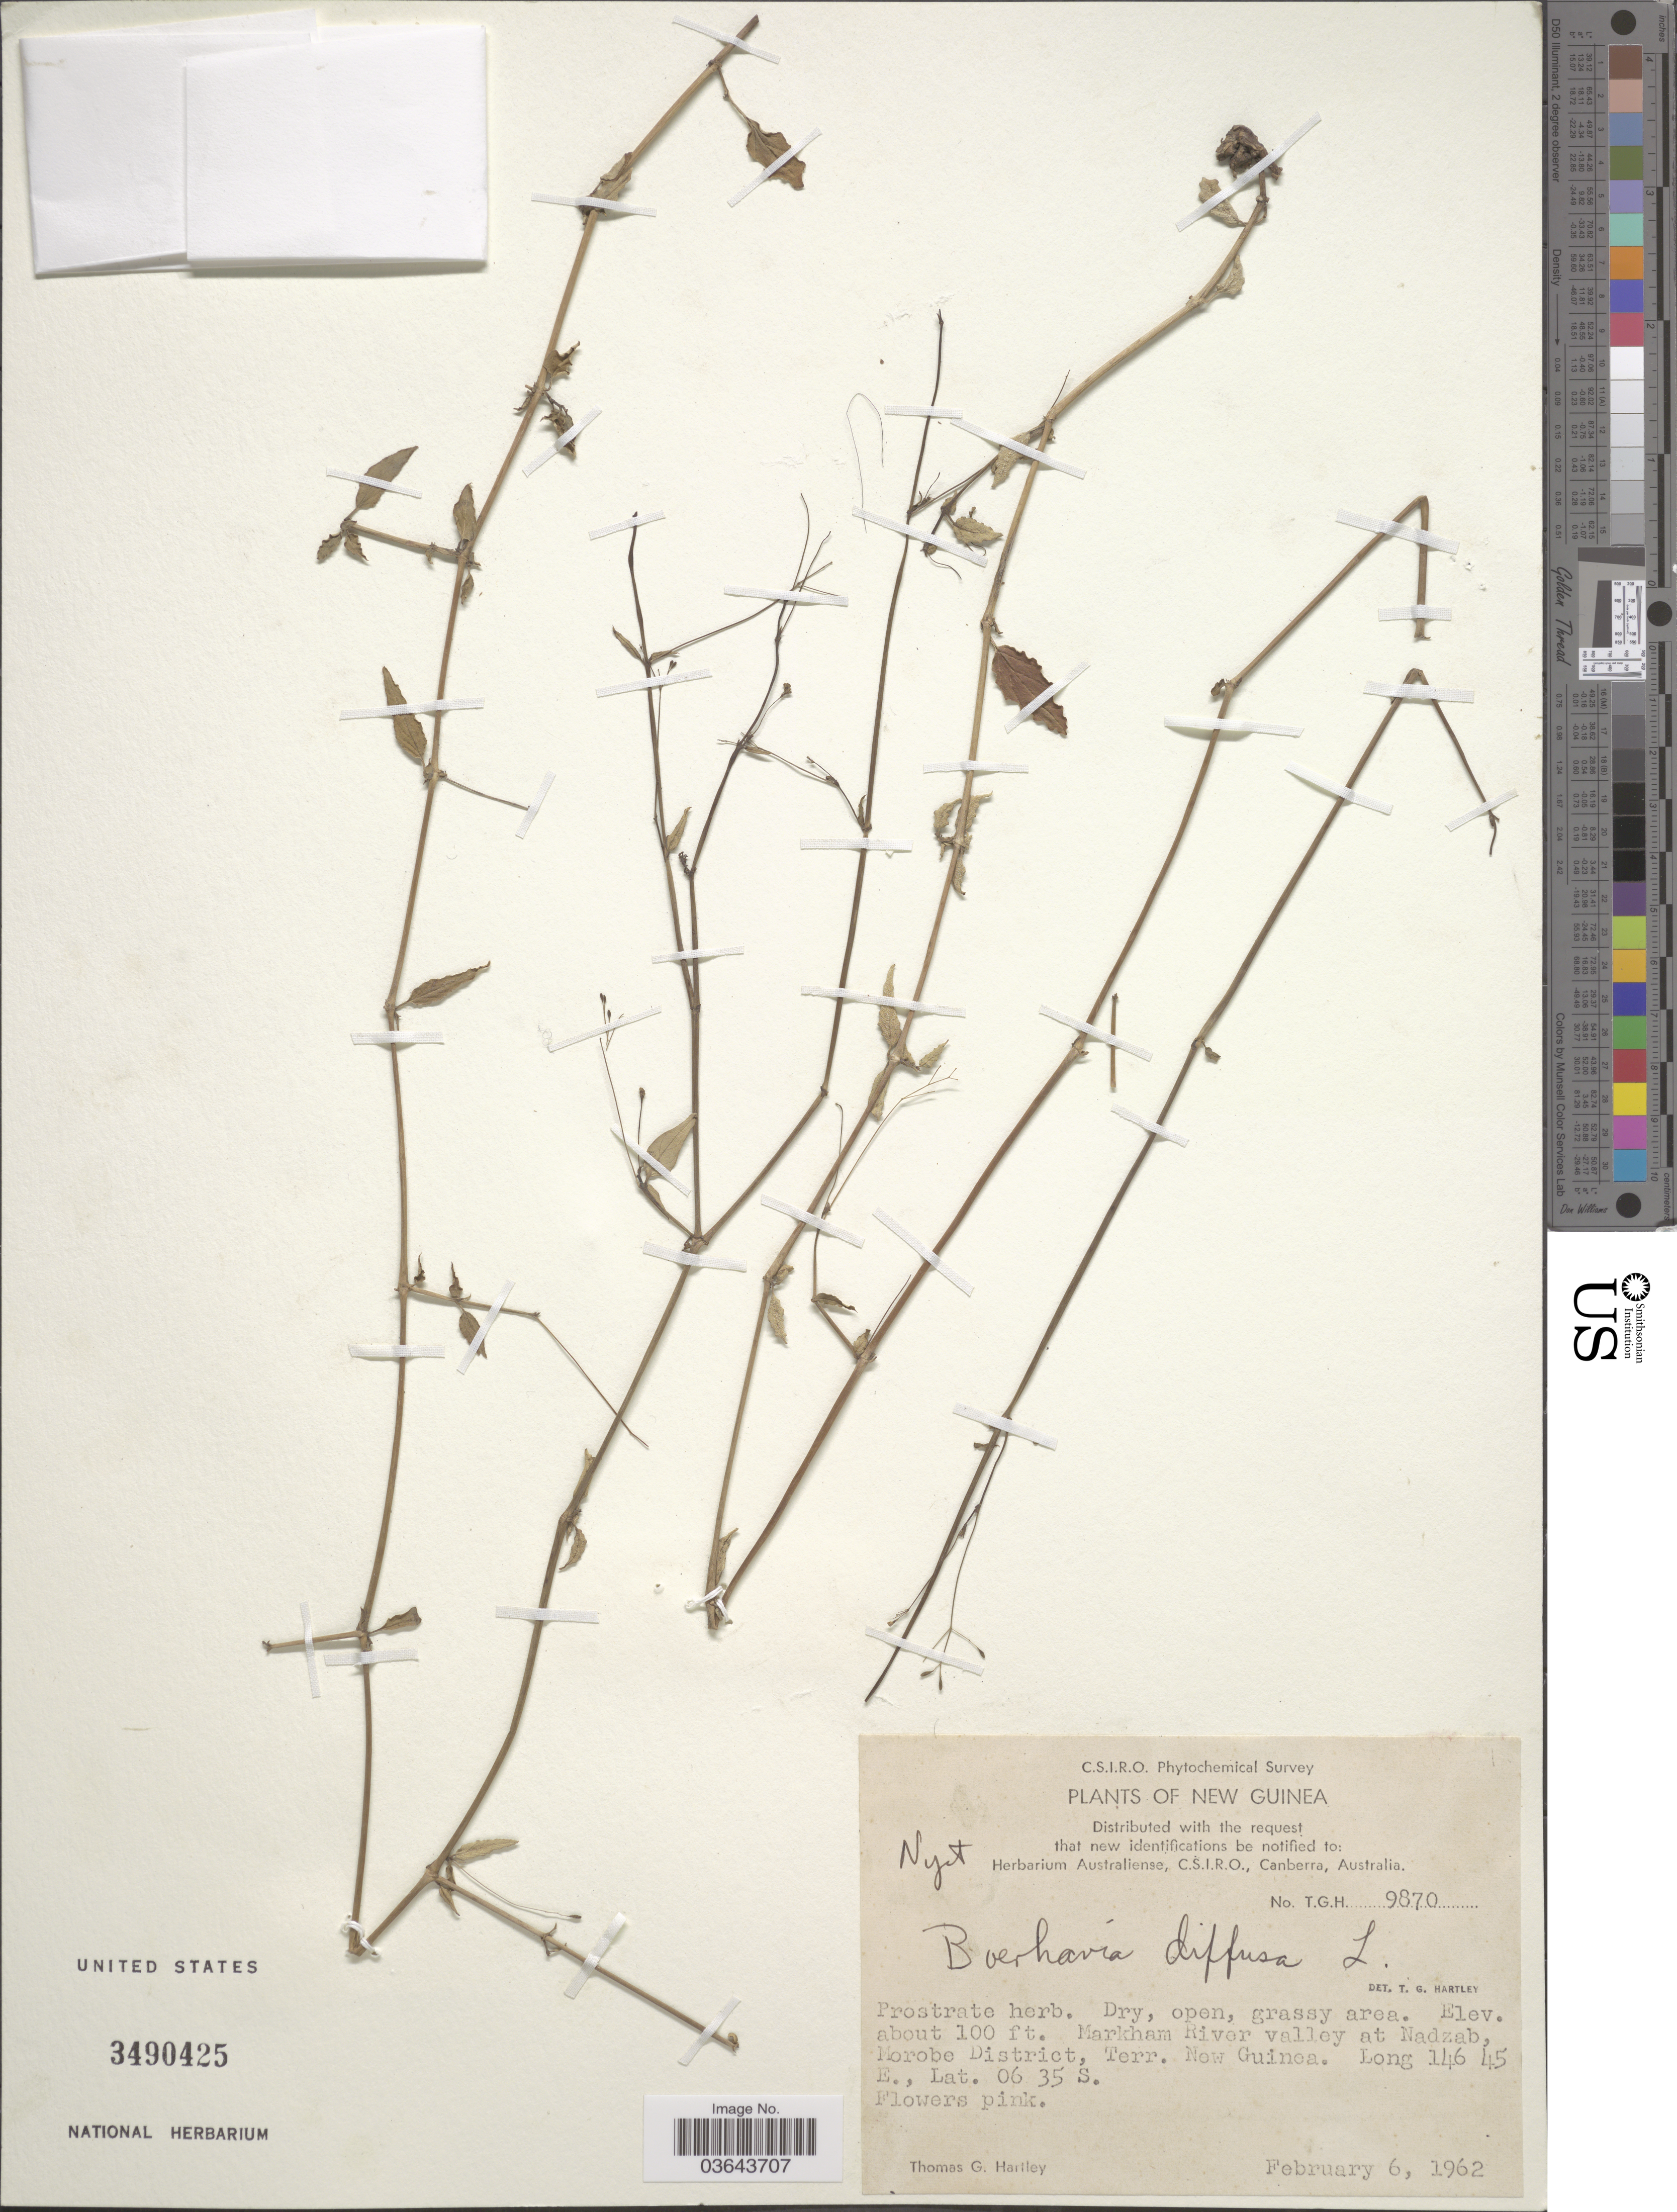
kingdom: Plantae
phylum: Tracheophyta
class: Magnoliopsida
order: Caryophyllales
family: Nyctaginaceae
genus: Boerhavia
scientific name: Boerhavia diffusa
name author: L.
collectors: T. G. Hartley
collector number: TGH9870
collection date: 1962-02-06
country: Papua New Guinea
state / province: Morobe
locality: New Guinea. Markham River valley at Nadzab, Morobe District, Terr. New Guinea.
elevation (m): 30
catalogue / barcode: US 3490425